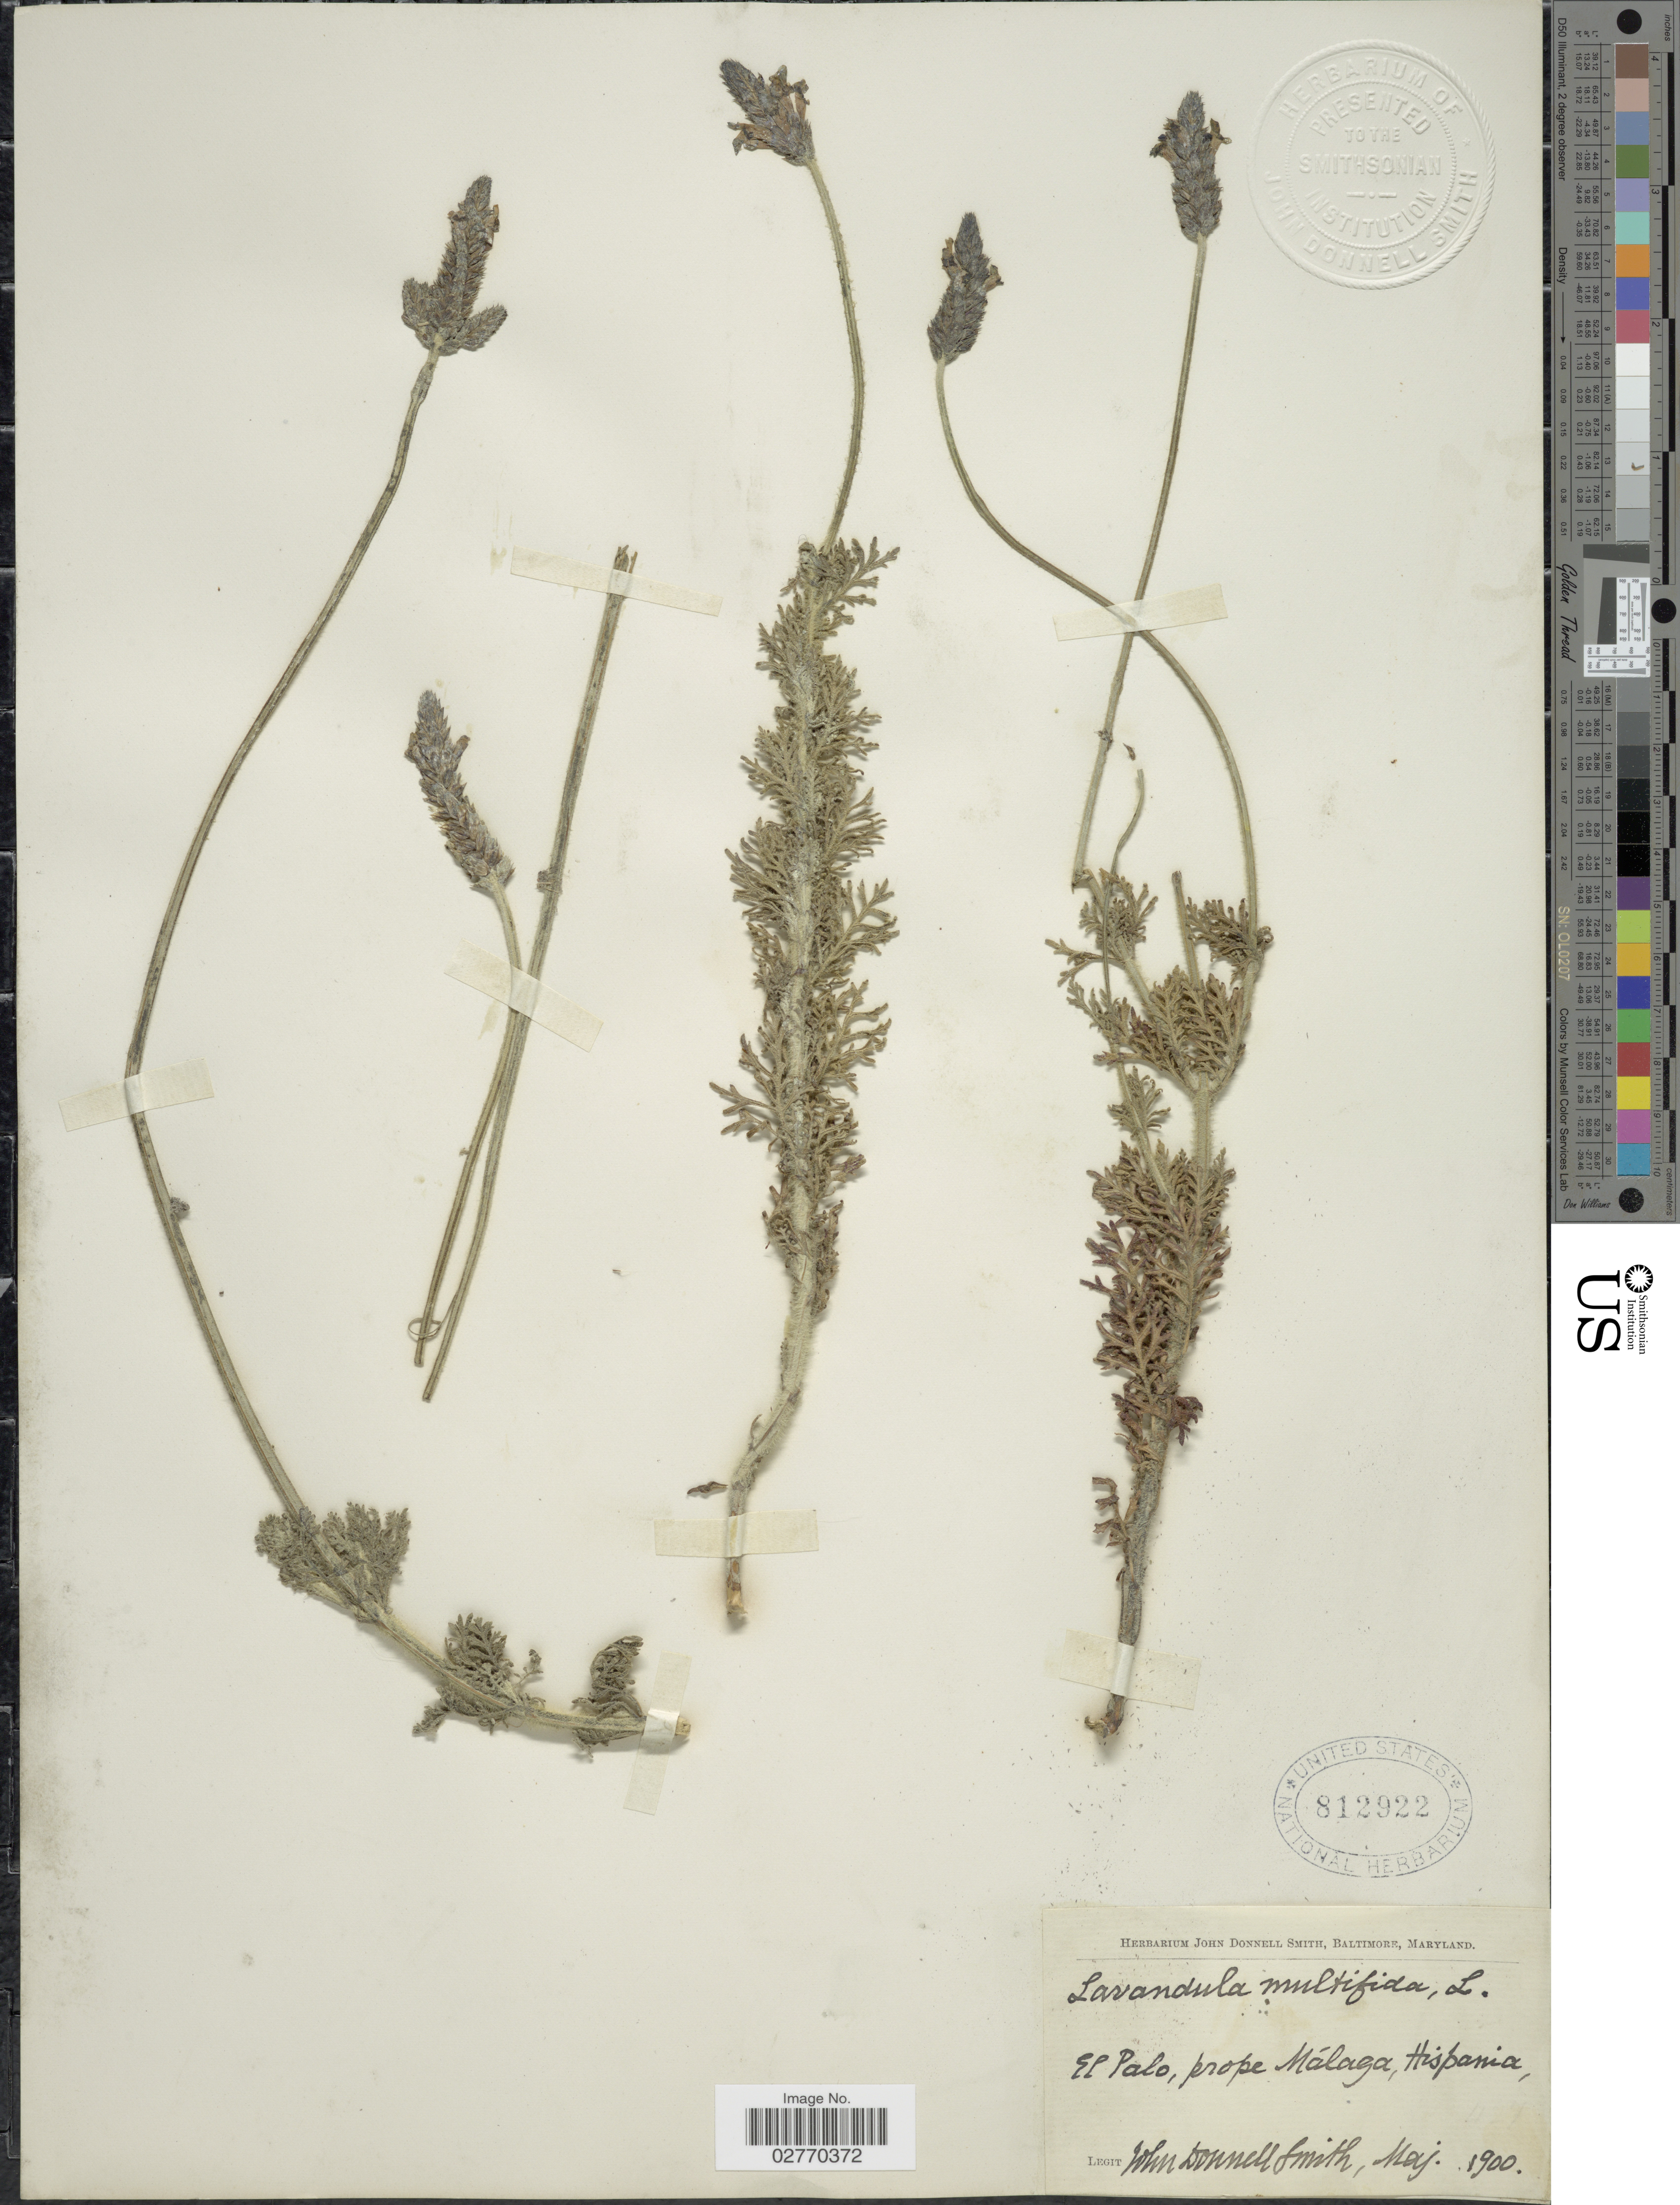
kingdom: Plantae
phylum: Tracheophyta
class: Magnoliopsida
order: Lamiales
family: Lamiaceae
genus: Lavandula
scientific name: Lavandula multifida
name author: L.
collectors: J. Donnell Smith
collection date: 1900-05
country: Spain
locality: El Palo, prope Málaga.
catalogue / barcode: US 812922